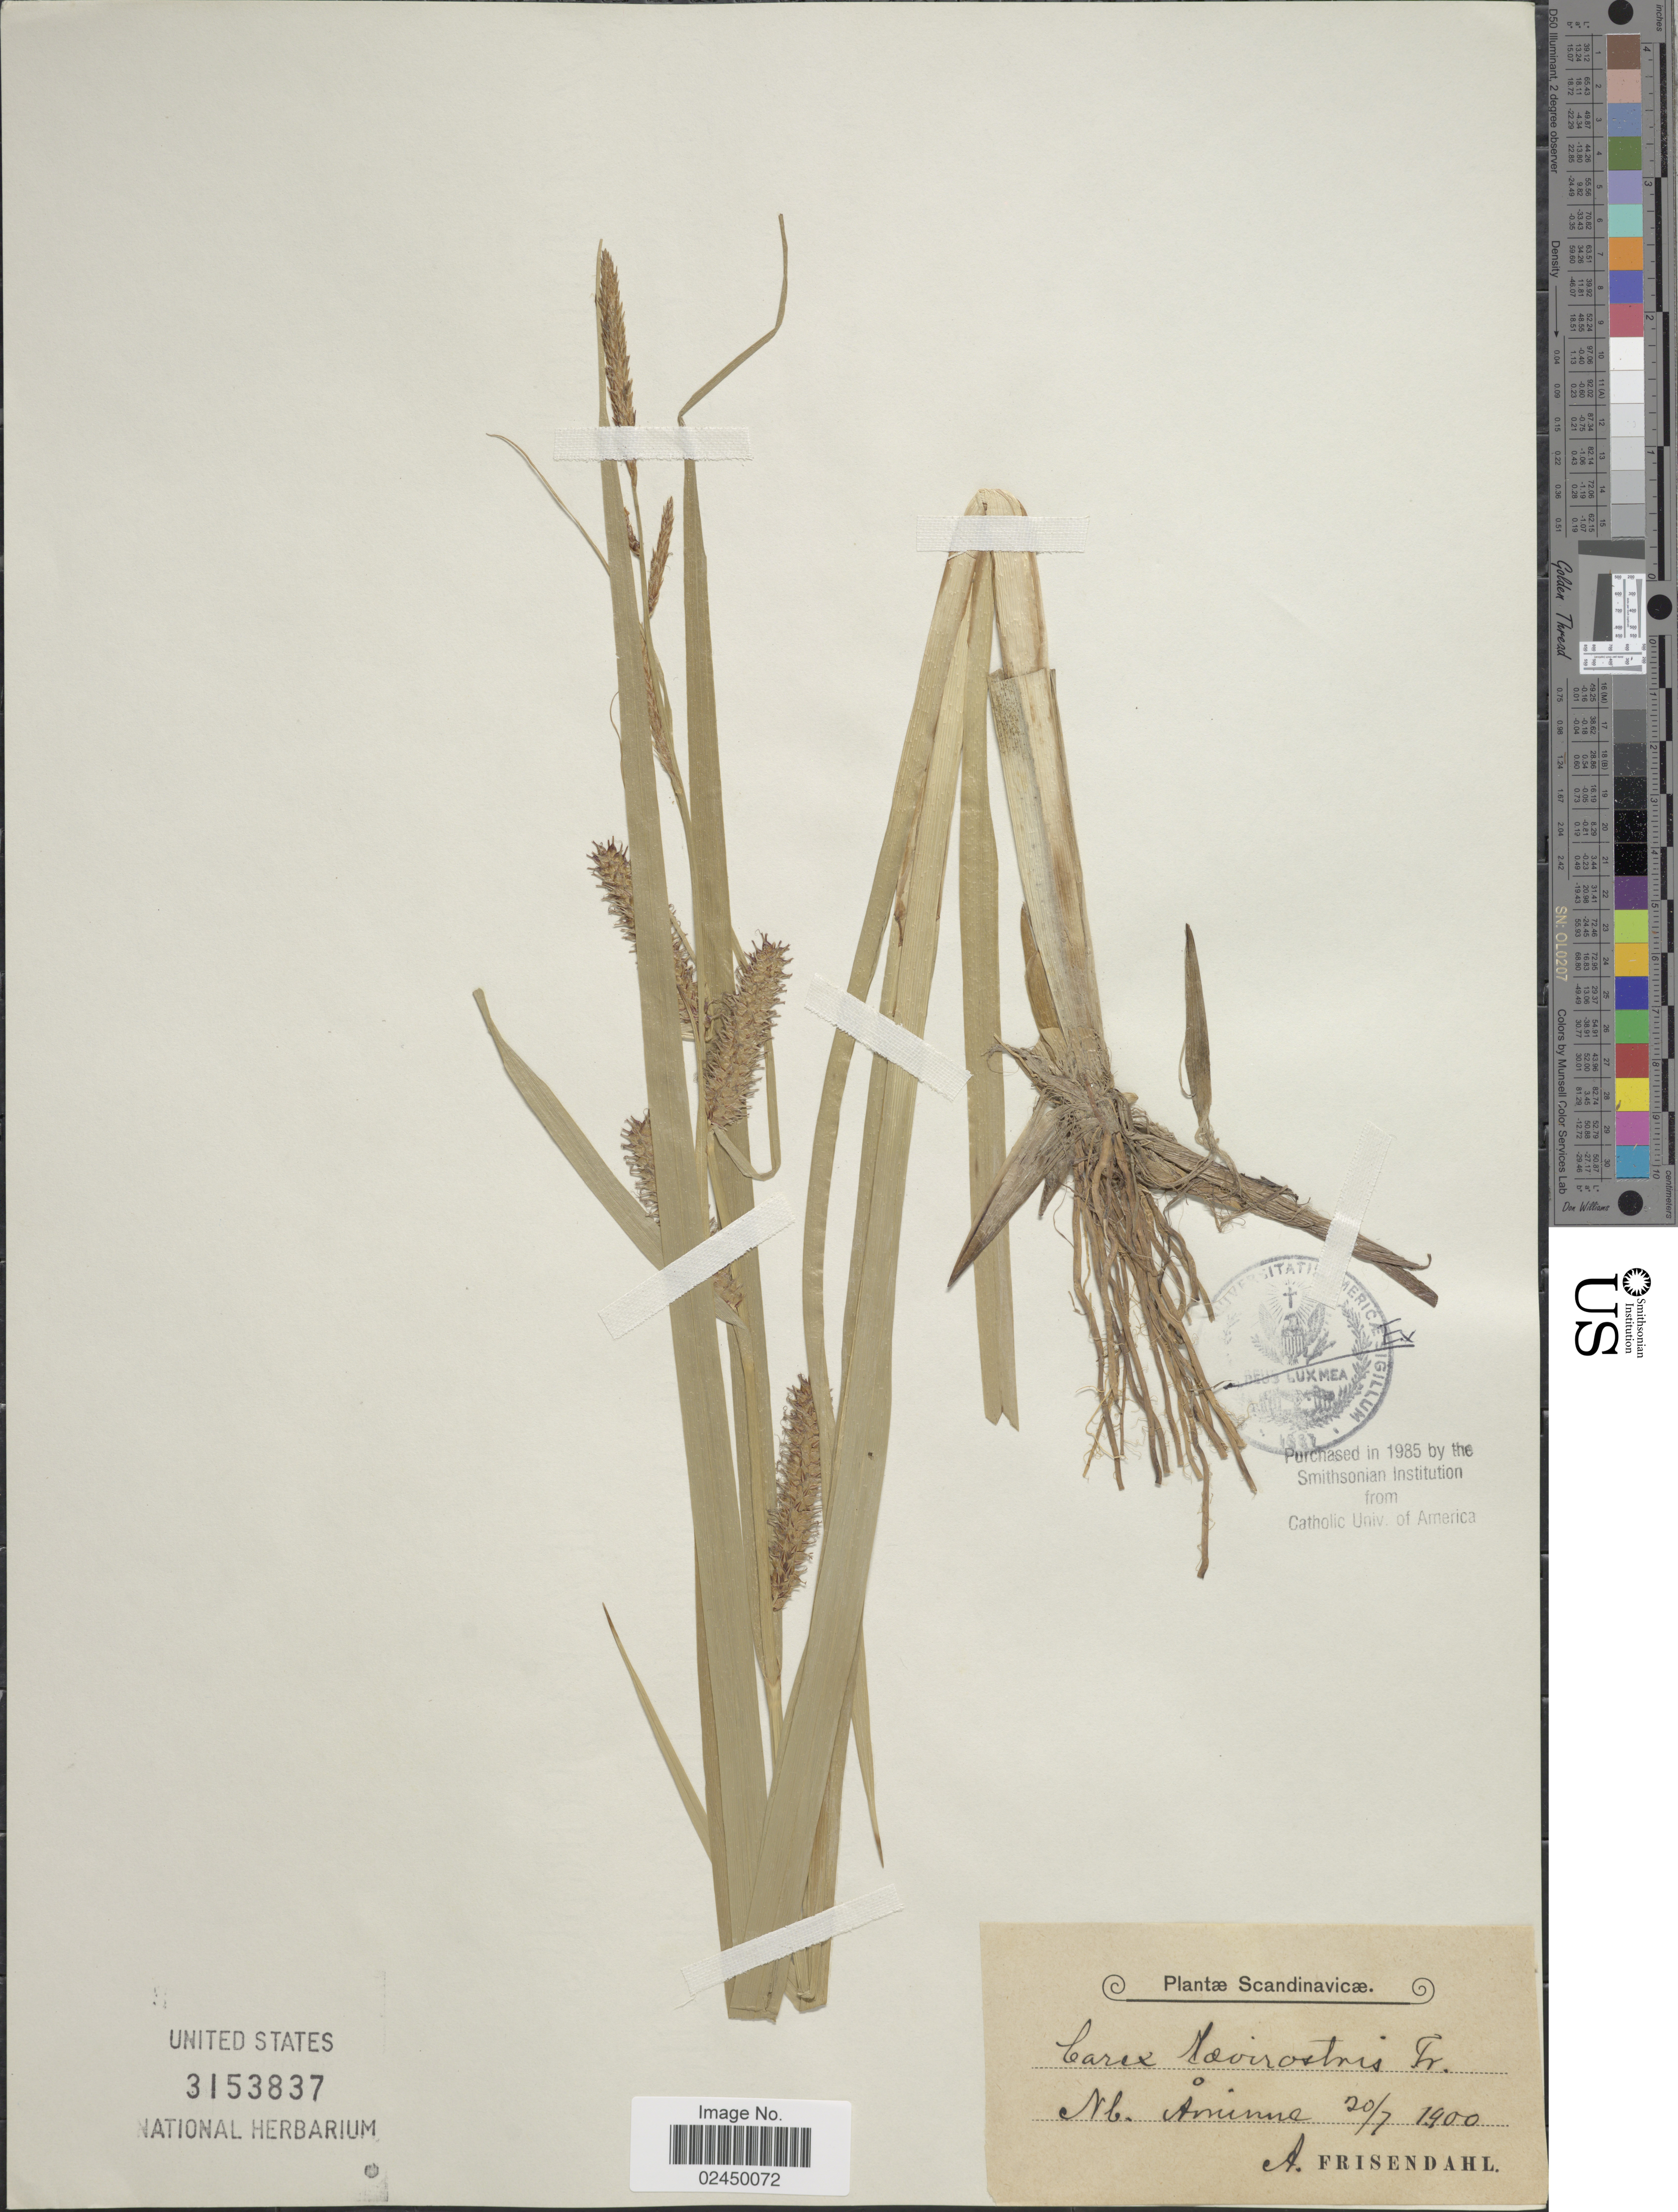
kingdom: Plantae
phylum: Tracheophyta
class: Liliopsida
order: Poales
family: Cyperaceae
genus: Carex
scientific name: Carex utriculata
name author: Boott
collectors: A. Frisendahl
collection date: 1900-07-20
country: Sweden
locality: Scandinavicæ, Nb. Aminne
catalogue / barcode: US 3153837